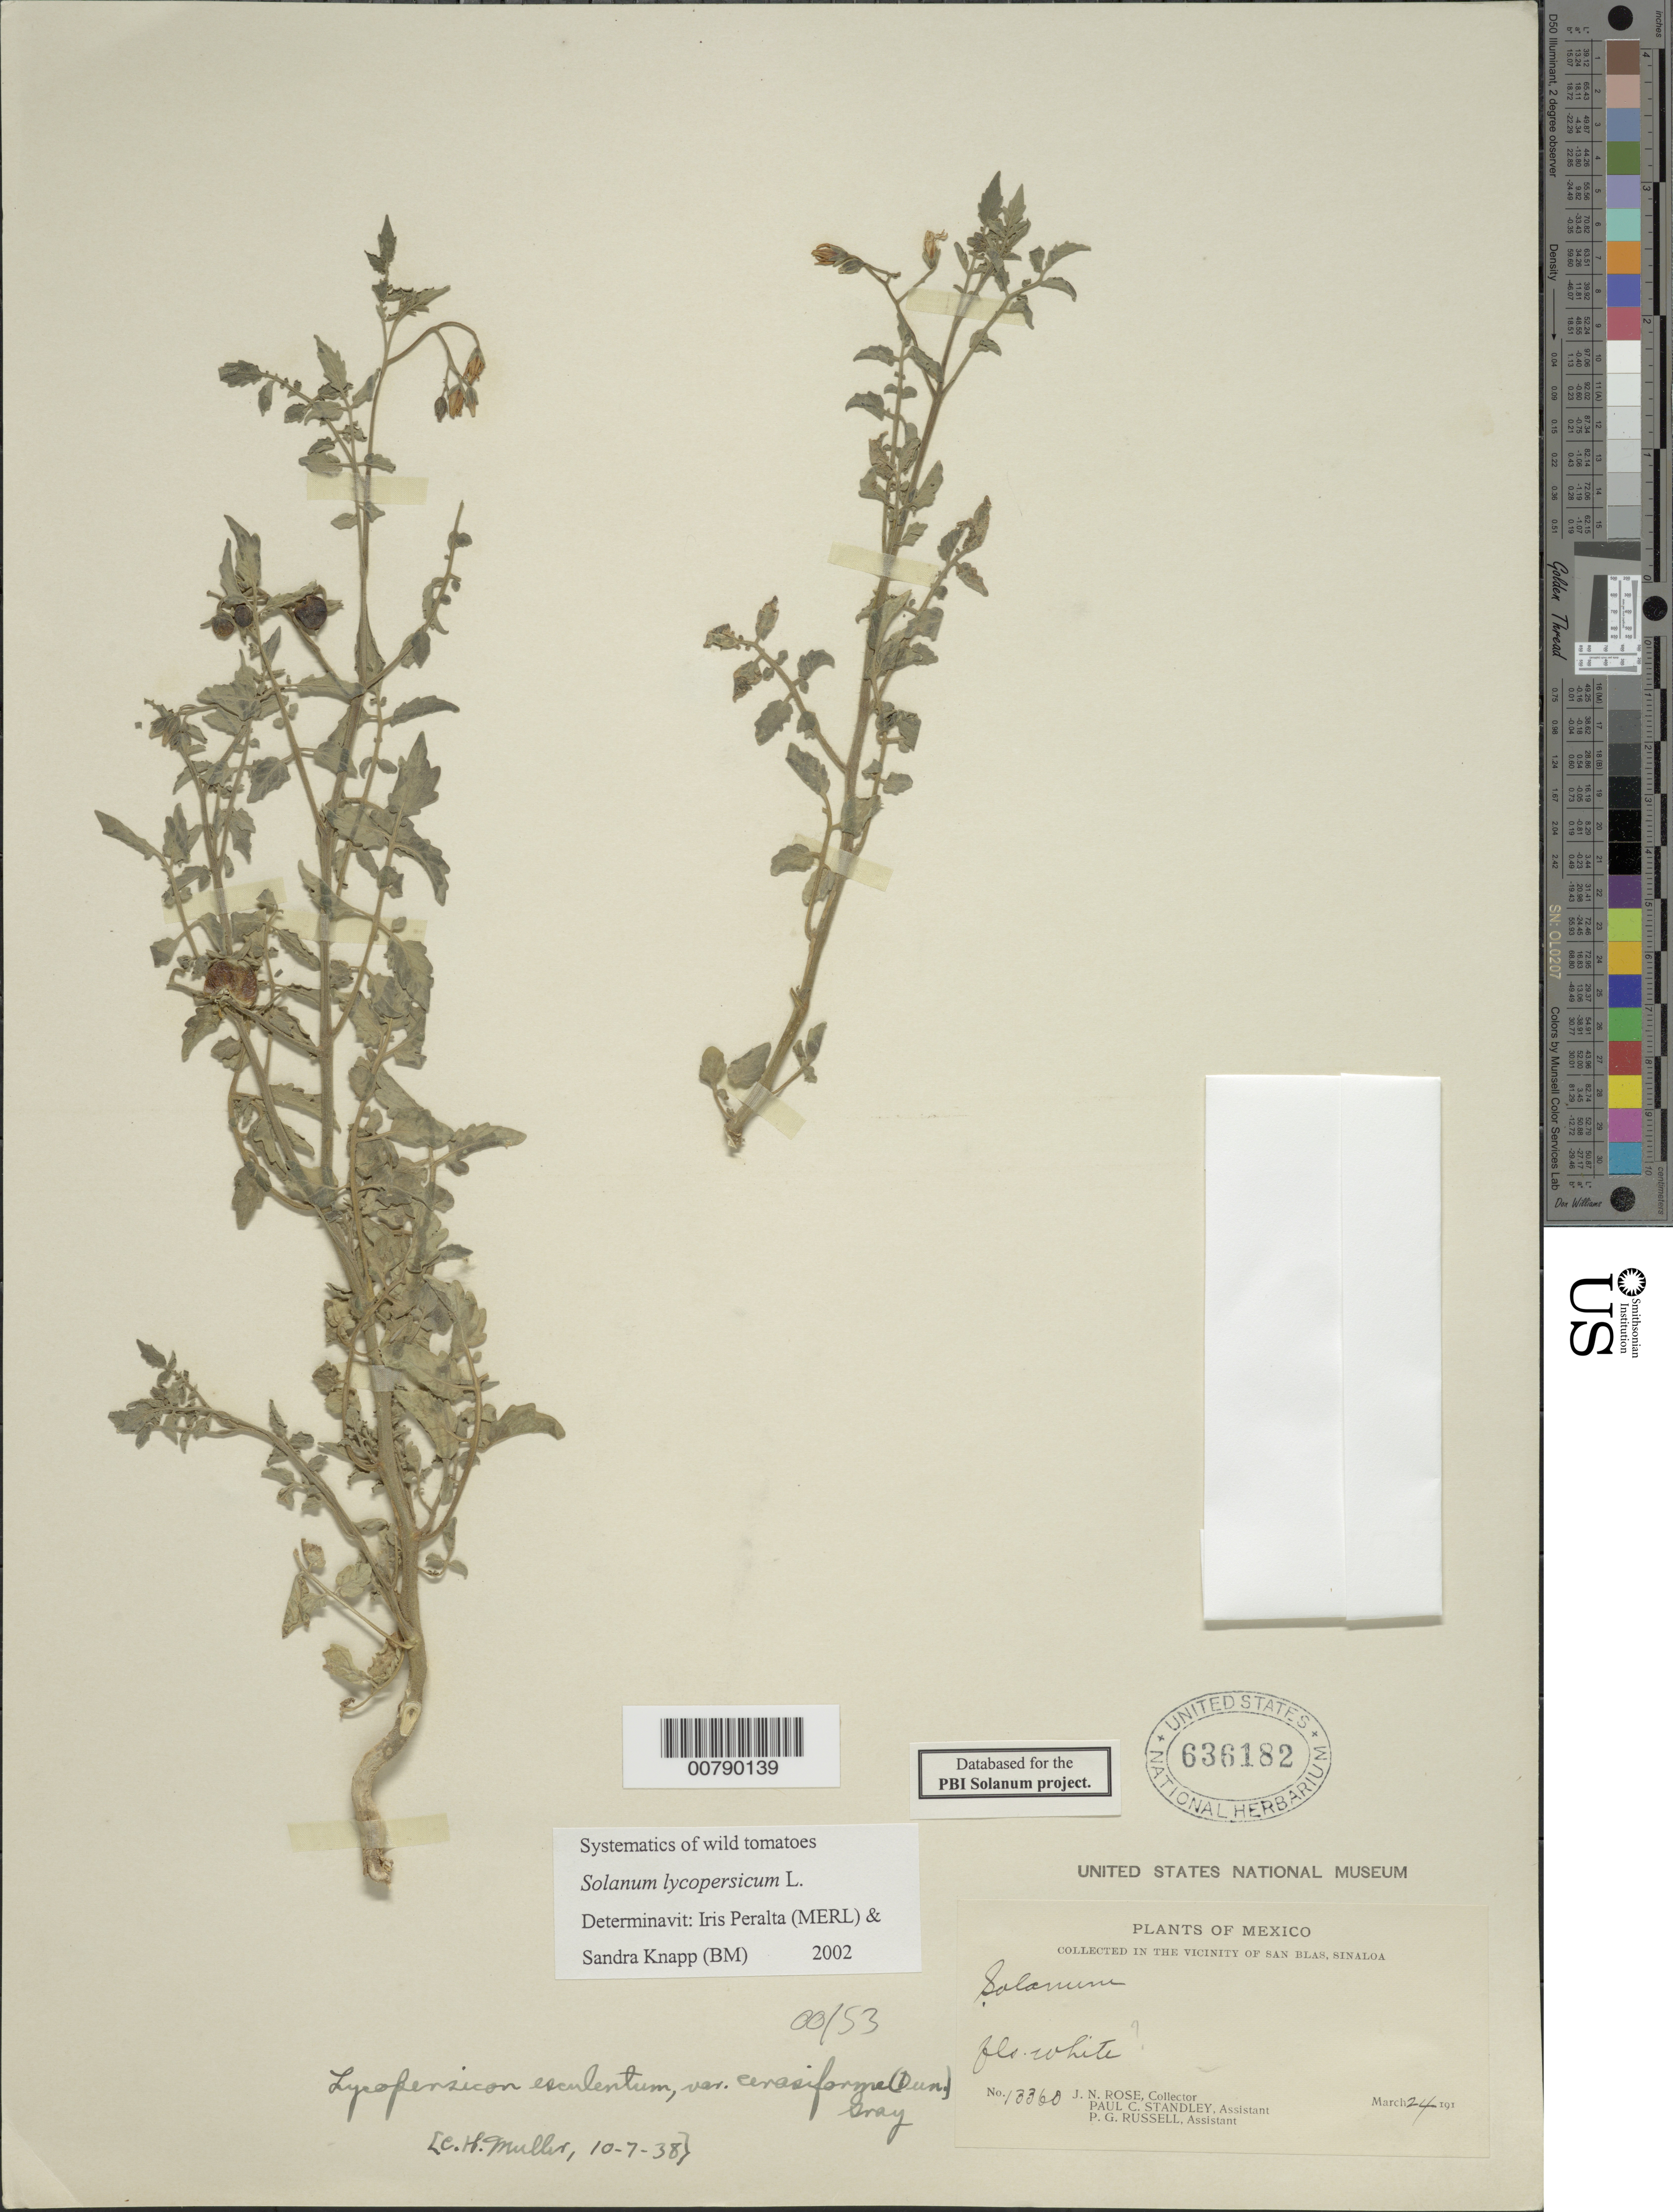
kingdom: Plantae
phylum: Tracheophyta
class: Magnoliopsida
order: Solanales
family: Solanaceae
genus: Solanum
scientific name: Solanum lycopersicum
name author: L.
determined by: Peralta, Iris E.; Knapp, S. D.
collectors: J. N. Rose, P. C. Standley & P. G. Russell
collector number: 13360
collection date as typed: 24 Mar 1910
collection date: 1910-03-24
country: Mexico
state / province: Sinaloa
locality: vicinity of San Blas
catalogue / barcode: US 636182